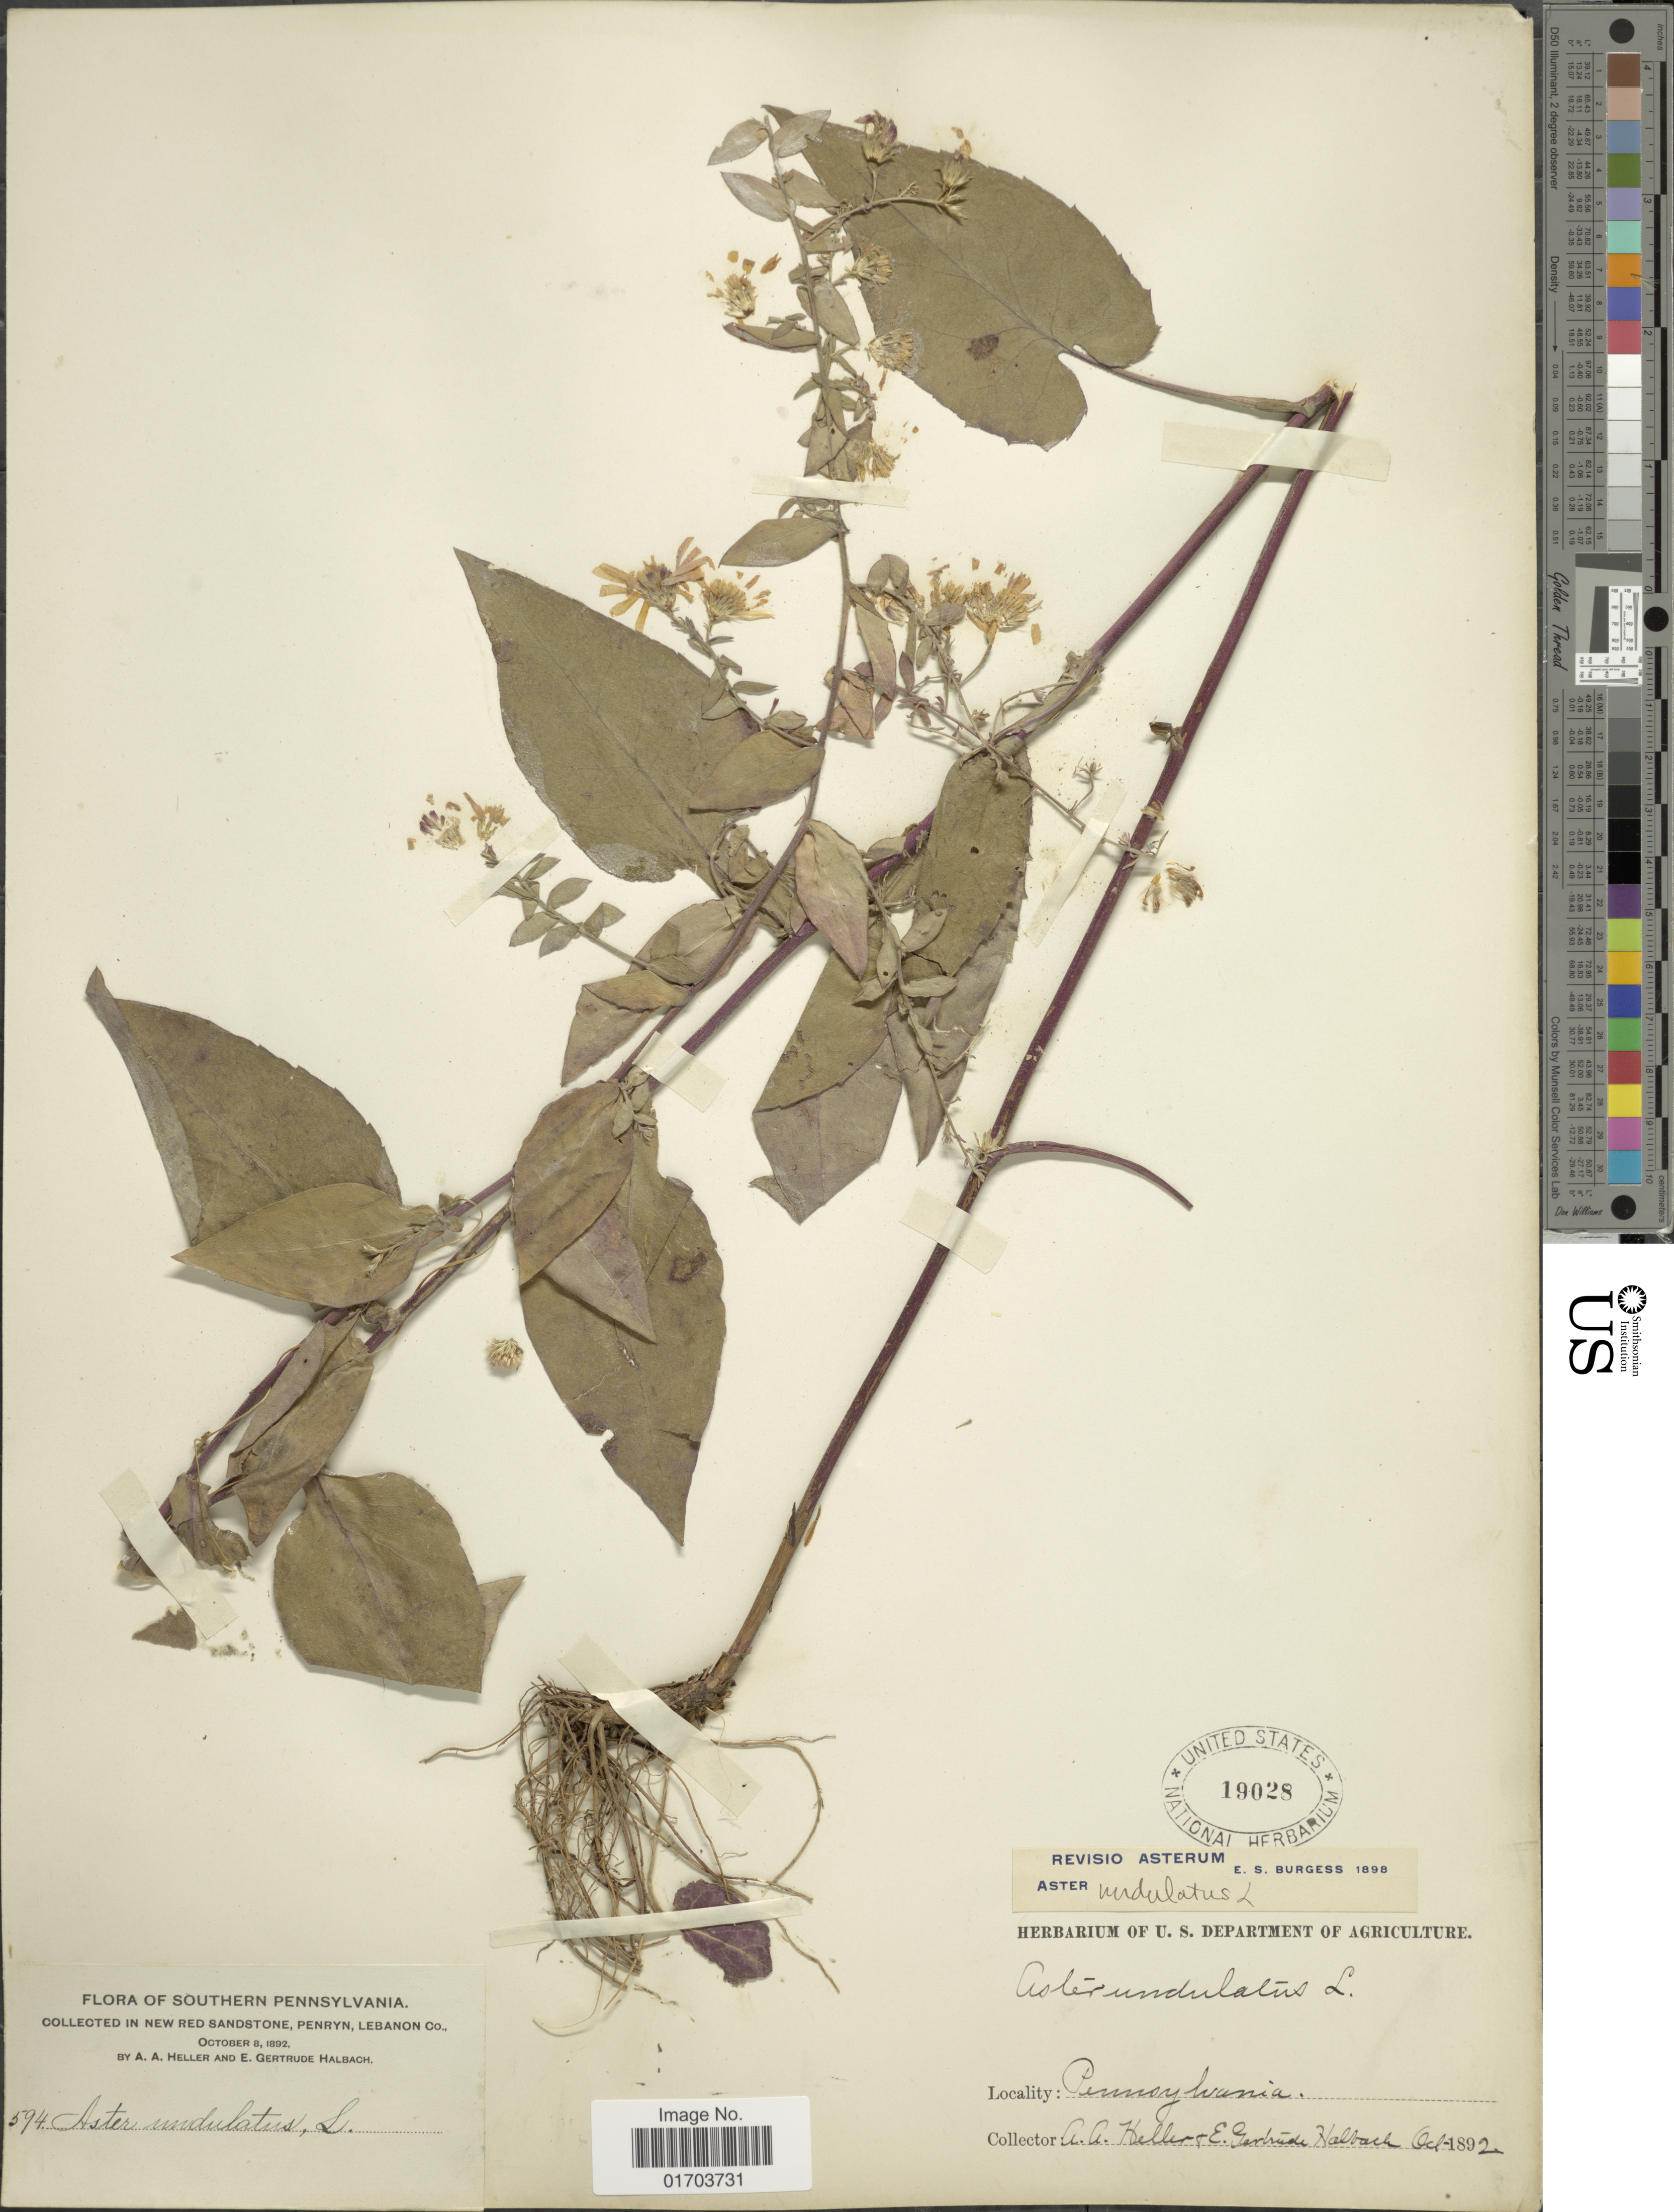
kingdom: Plantae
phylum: Tracheophyta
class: Magnoliopsida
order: Asterales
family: Asteraceae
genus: Symphyotrichum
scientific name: Symphyotrichum undulatum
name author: (L.) G.L. Nesom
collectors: A. A. Heller & E. G. Halbach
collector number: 594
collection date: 1892-10-08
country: United States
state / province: Pennsylvania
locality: Southern Pennsylvania. In New Red Sandstone, Penryn, Lebanon Co.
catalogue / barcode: US 19028